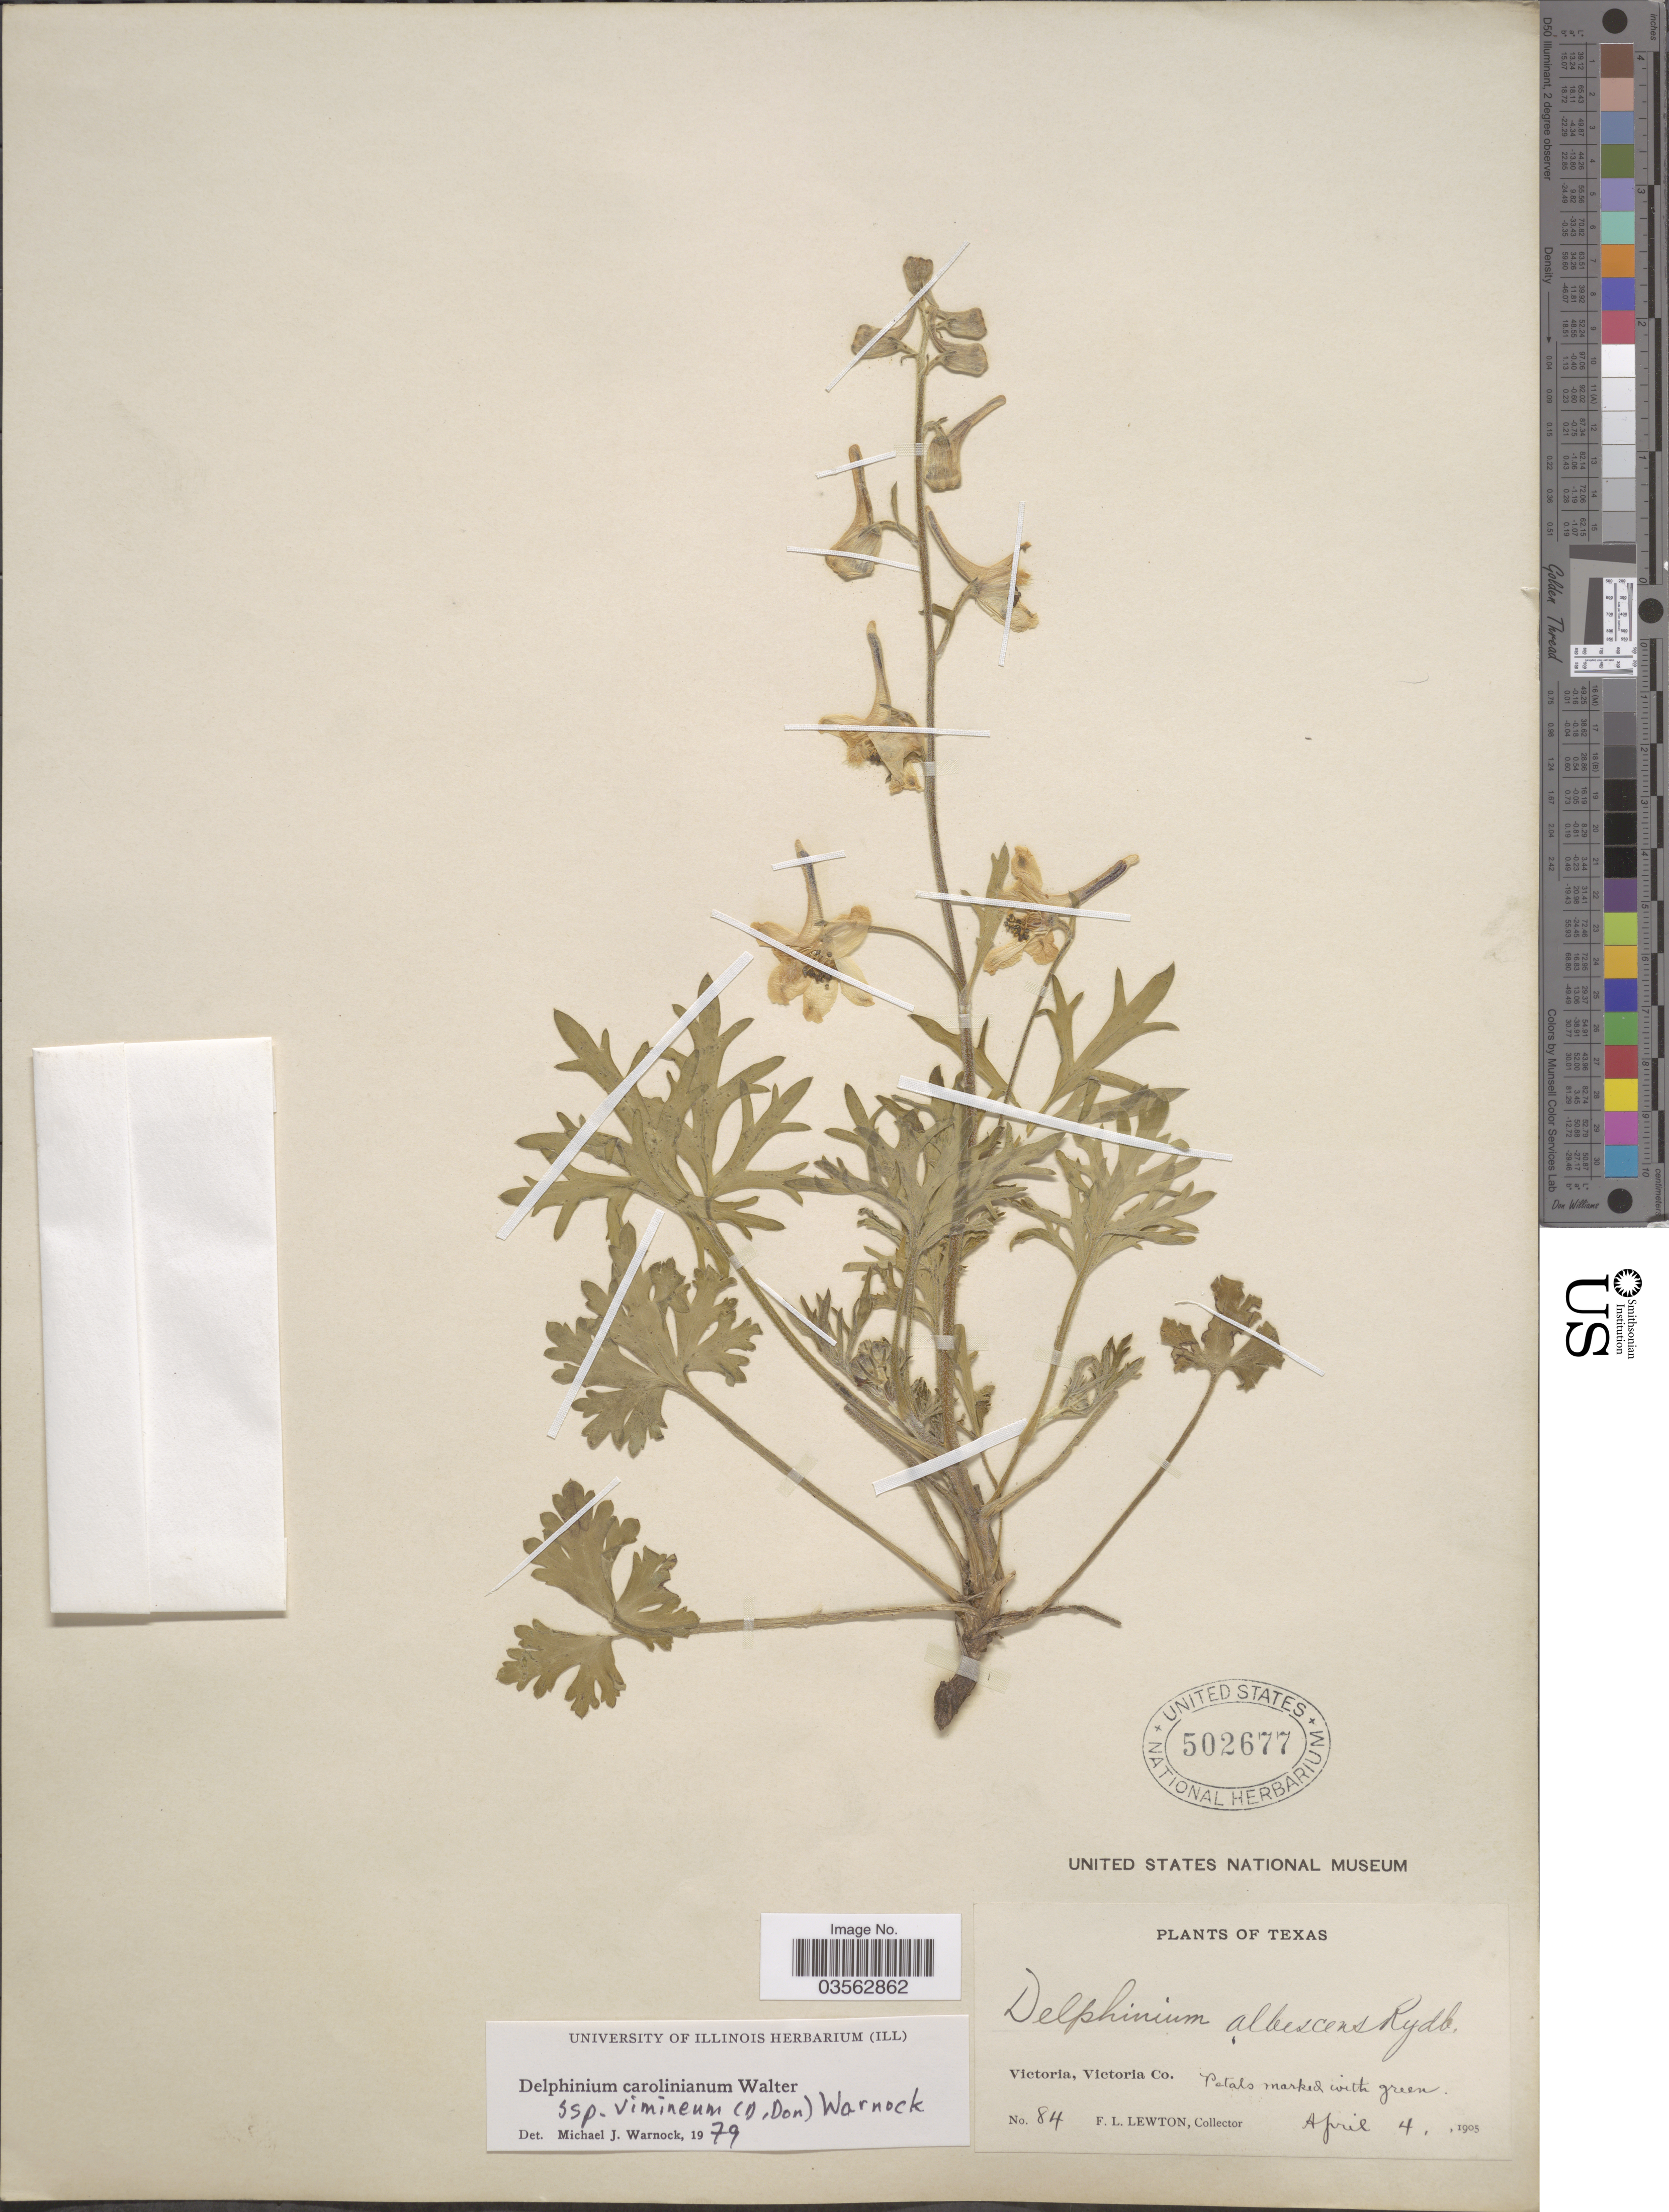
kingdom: Plantae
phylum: Tracheophyta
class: Magnoliopsida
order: Ranunculales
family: Ranunculaceae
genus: Delphinium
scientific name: Delphinium carolinianum subsp. vimineum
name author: Walter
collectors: F. L. Lewton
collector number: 84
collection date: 1905-04-04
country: United States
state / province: Texas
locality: Victoria, Victoria Co.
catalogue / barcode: US 502677